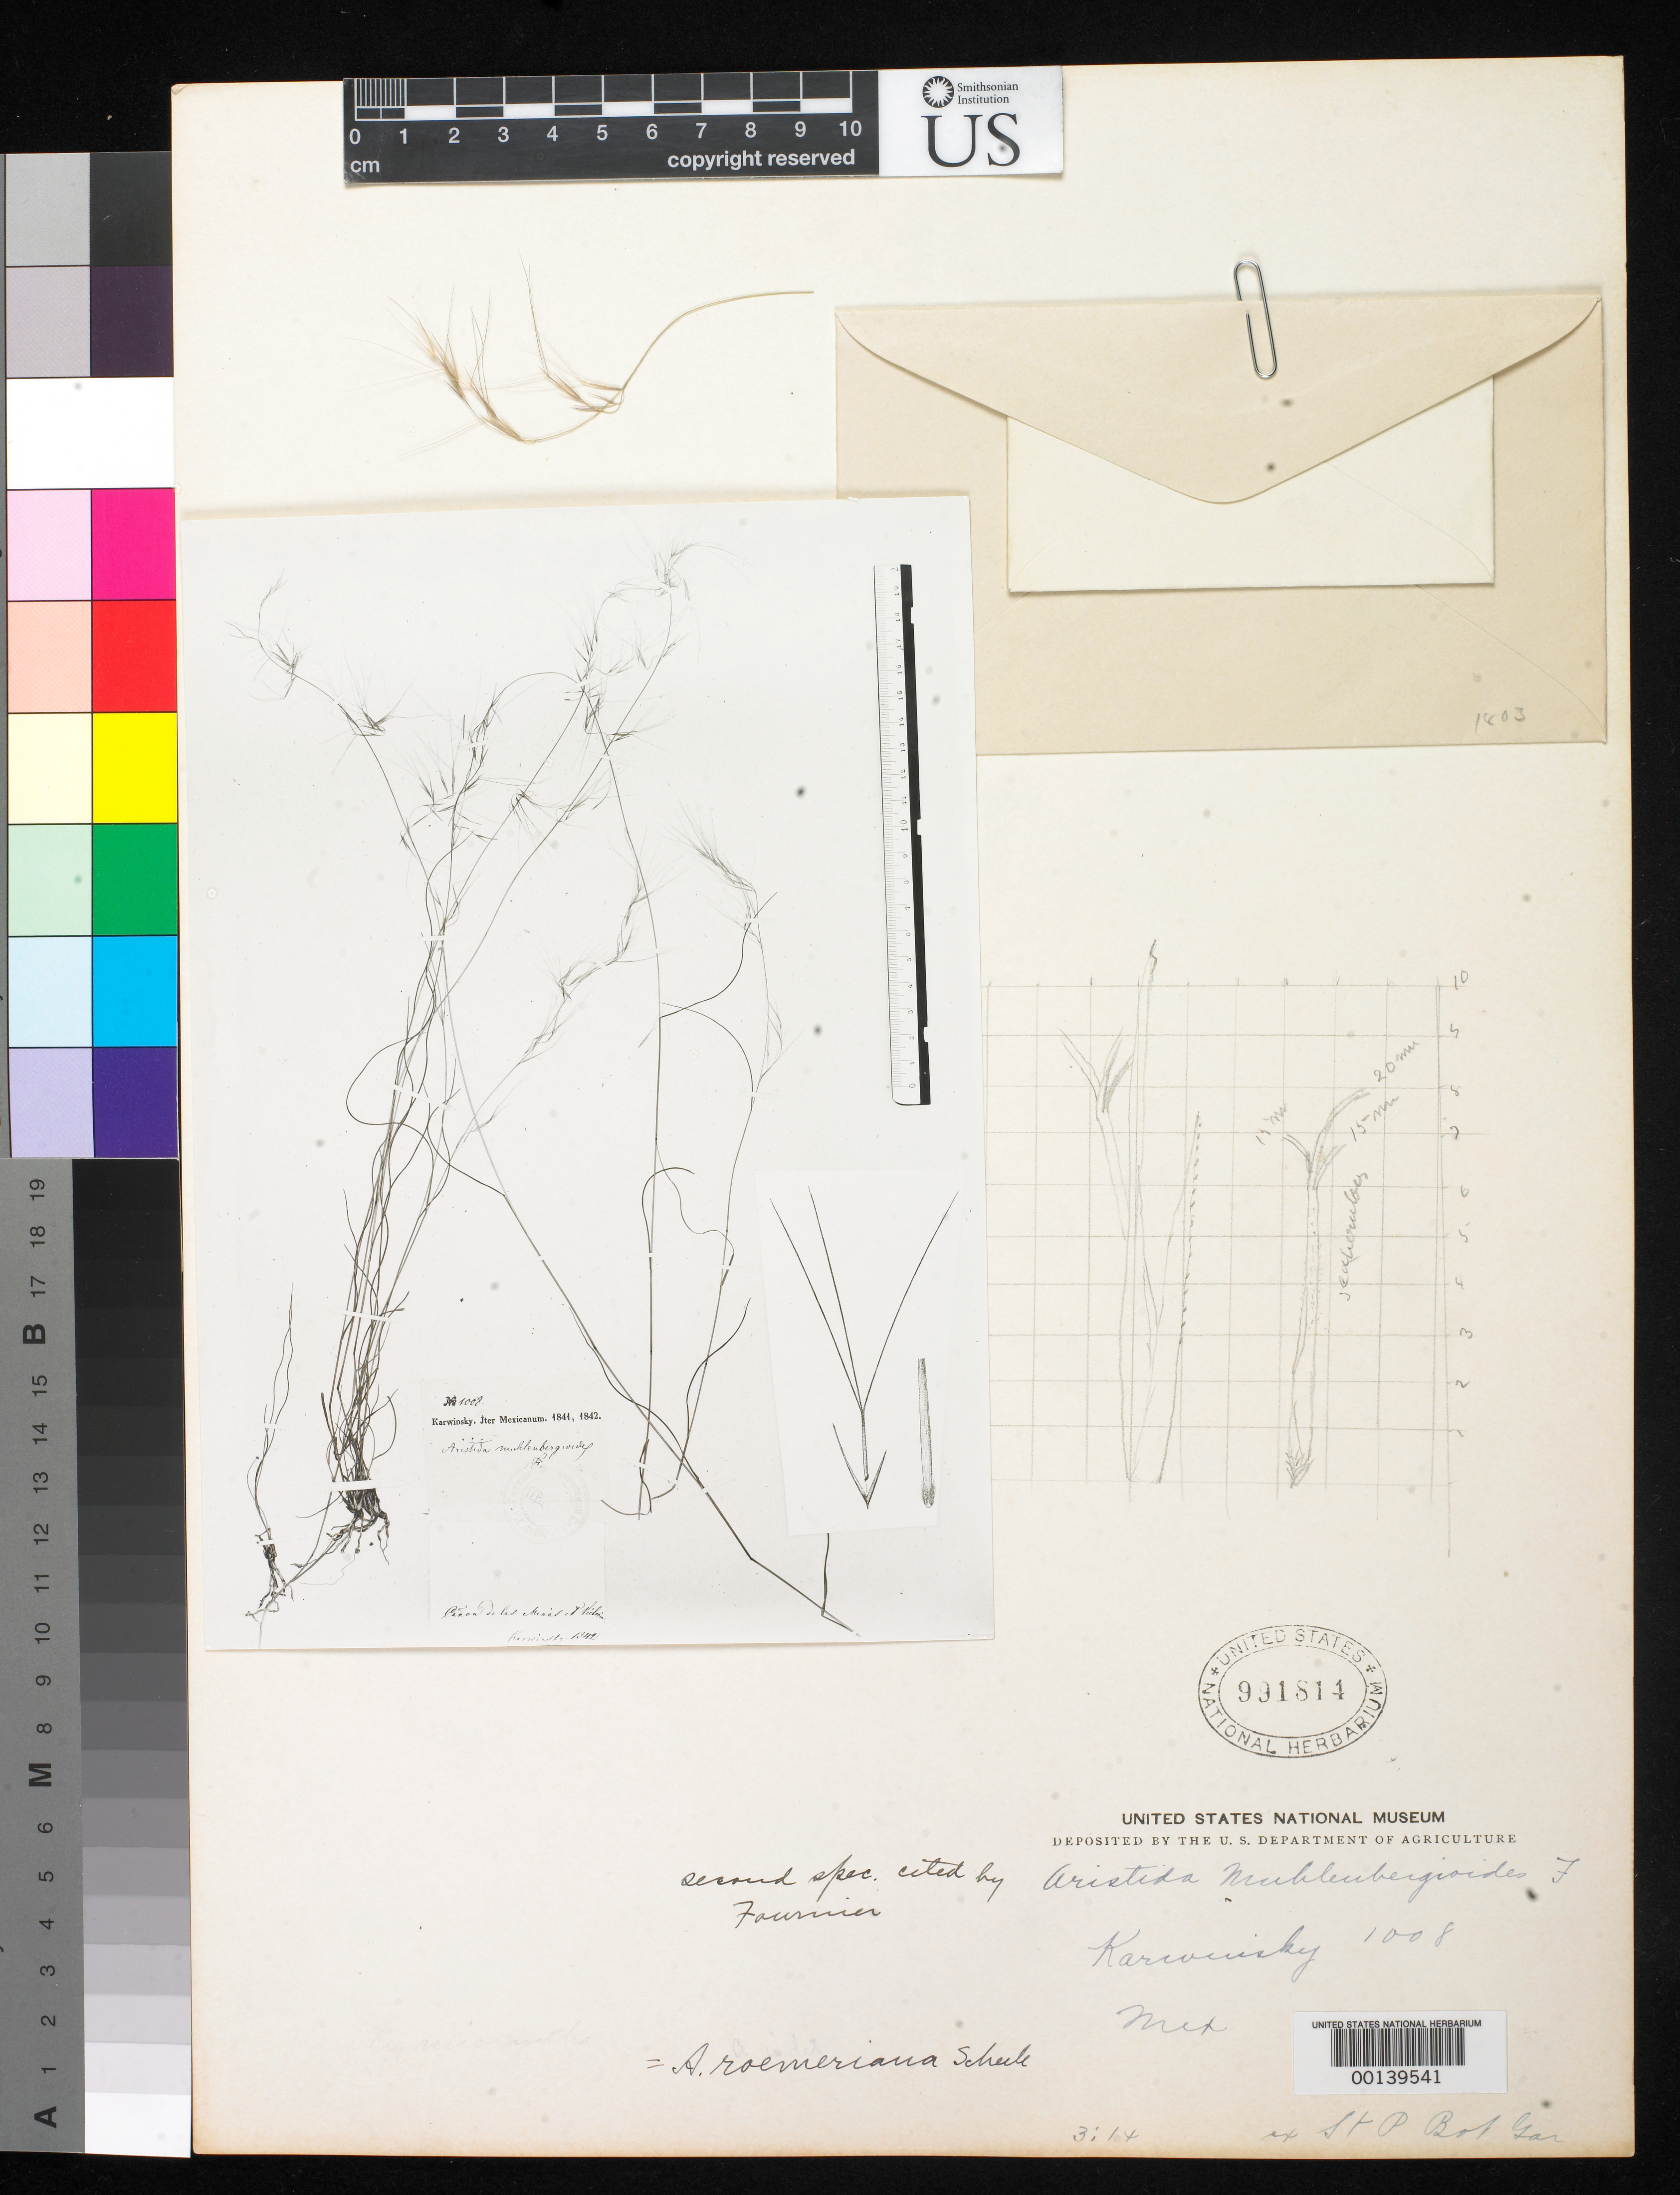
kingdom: Plantae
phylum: Tracheophyta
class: Liliopsida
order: Poales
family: Poaceae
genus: Aristida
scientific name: Aristida muhlenbergioides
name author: E. Fourn.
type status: Type Fragment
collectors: W. F. Karwinski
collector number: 1008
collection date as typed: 1851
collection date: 1851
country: Mexico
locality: Canon de las Minas.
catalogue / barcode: US 991814